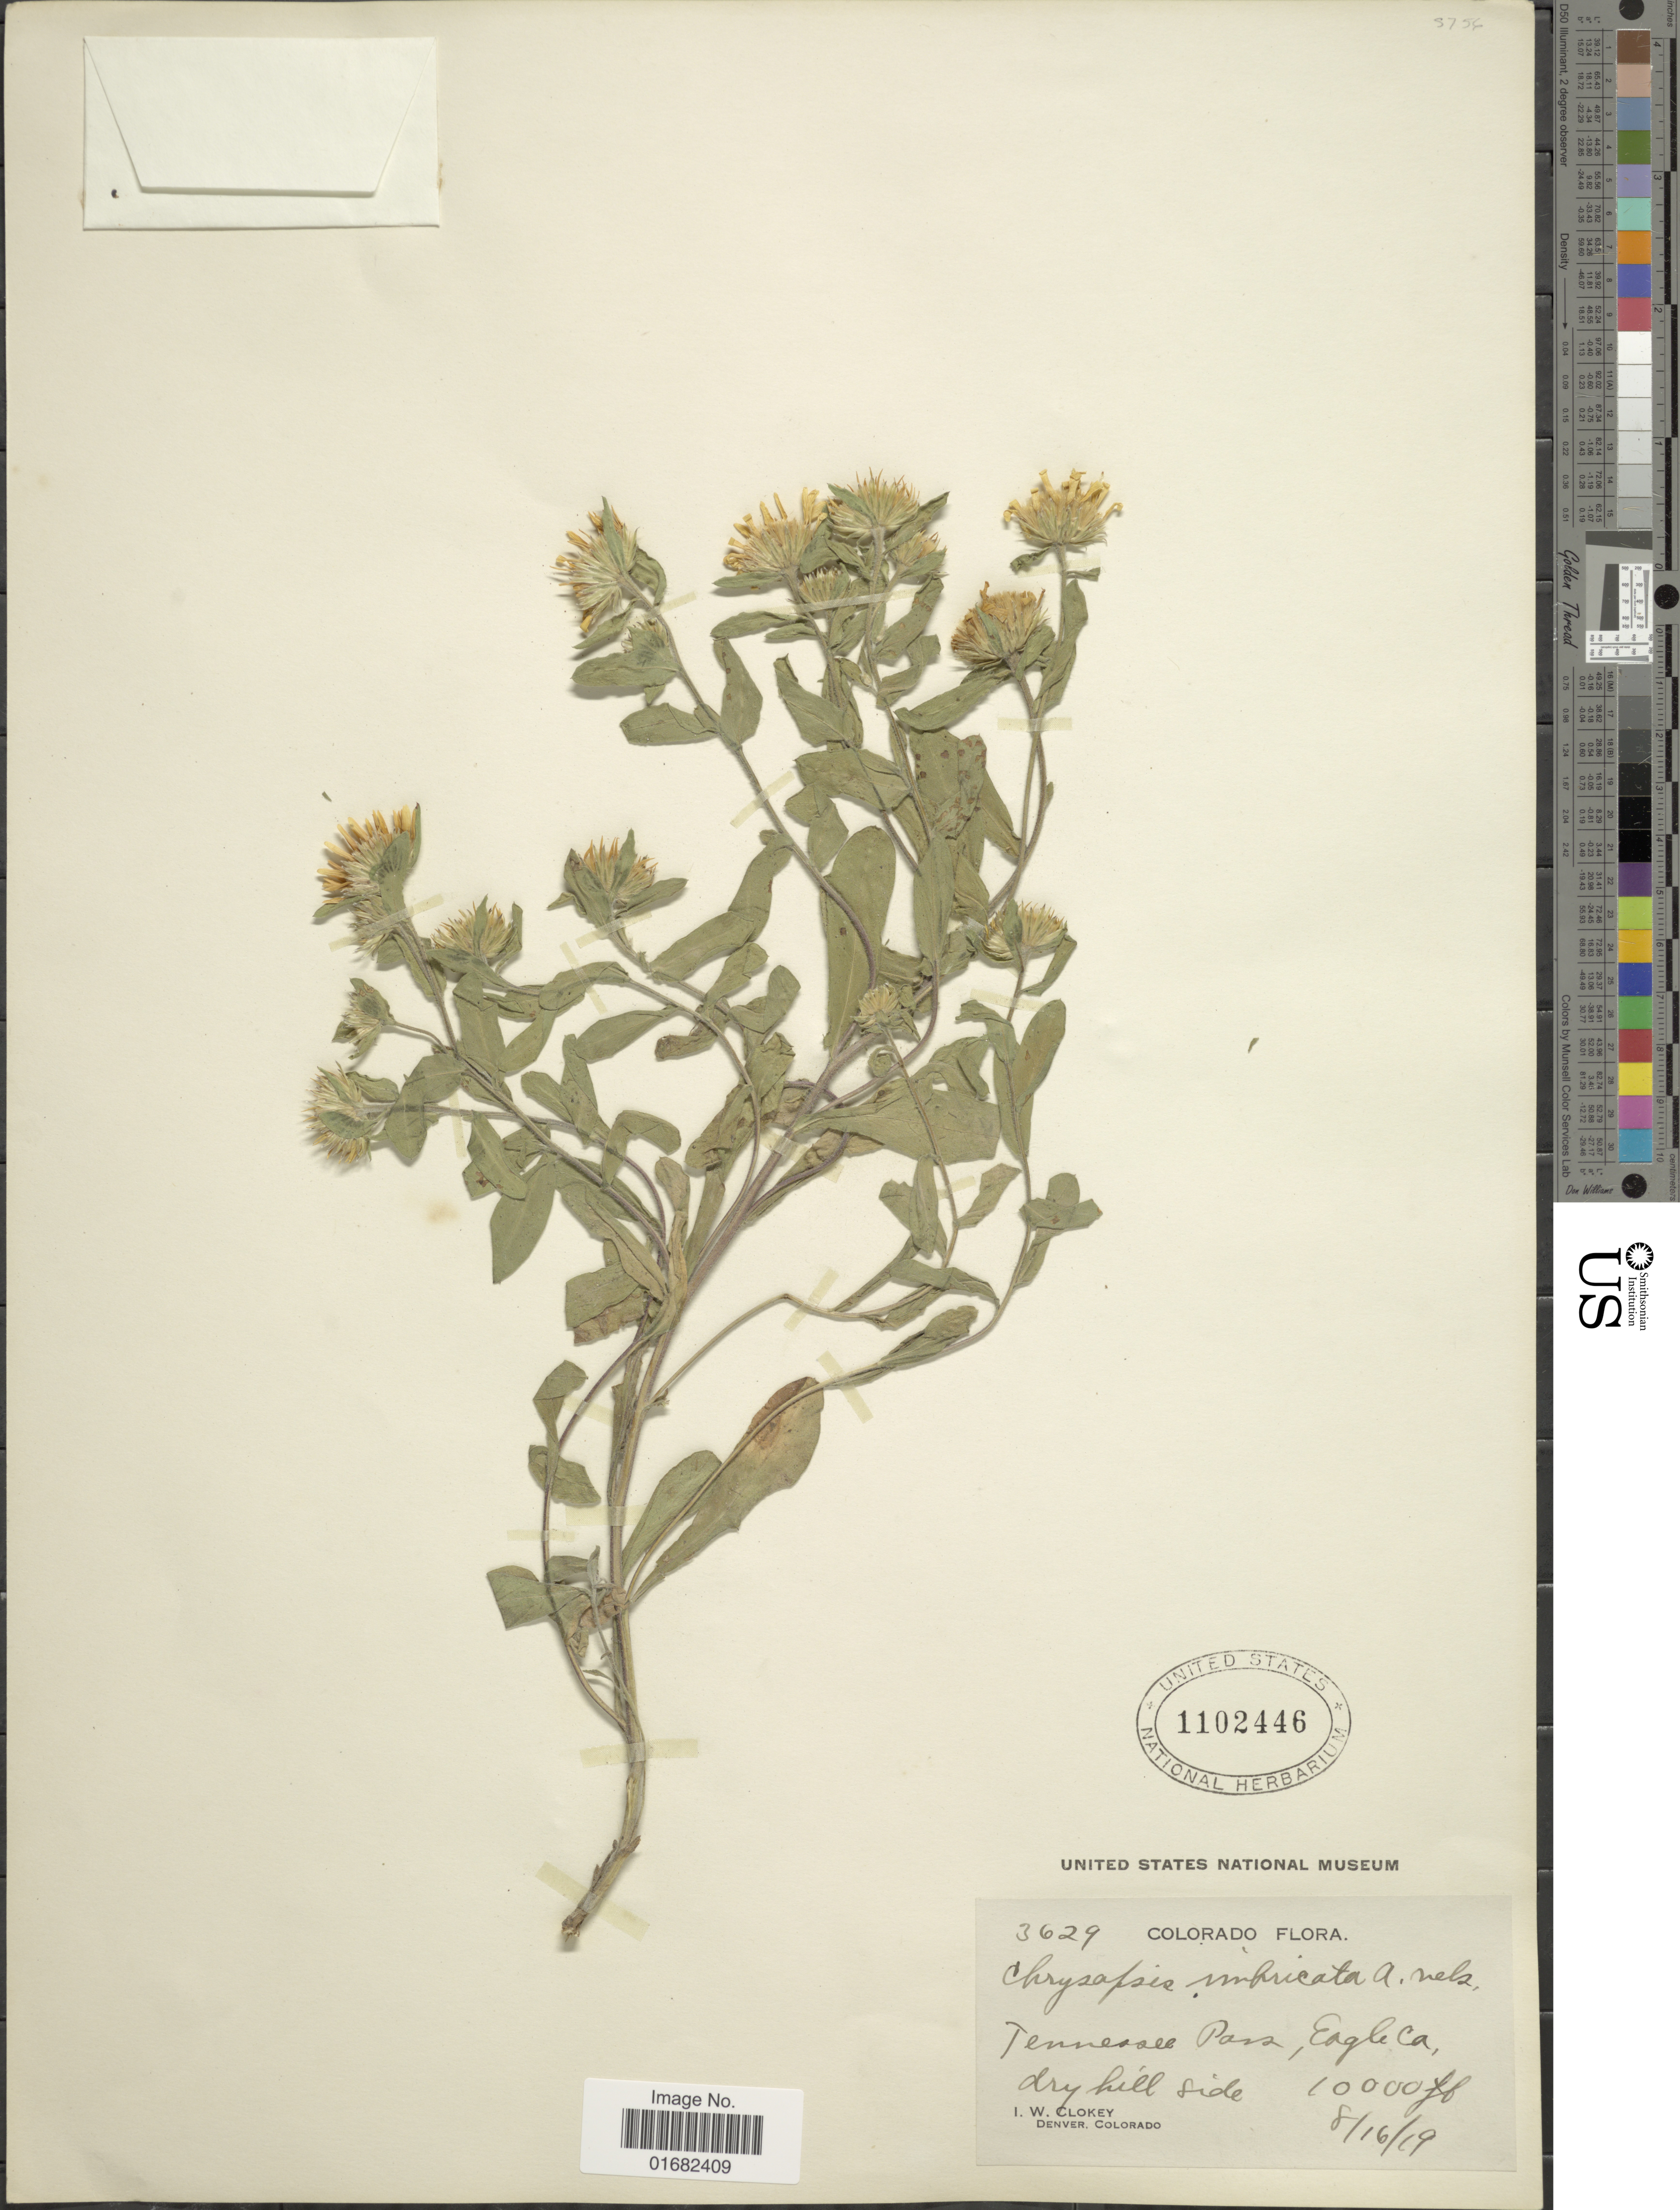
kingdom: Plantae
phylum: Tracheophyta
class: Magnoliopsida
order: Asterales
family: Asteraceae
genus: Heterotheca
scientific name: Heterotheca imbricta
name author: A. Nelson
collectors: I. W. Clokey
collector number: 3629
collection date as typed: Transcribed d/m/y: 16/8/19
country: United States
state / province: Colorado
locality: Tennessee Pass, Eagle Co.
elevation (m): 3048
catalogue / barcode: US 1102446